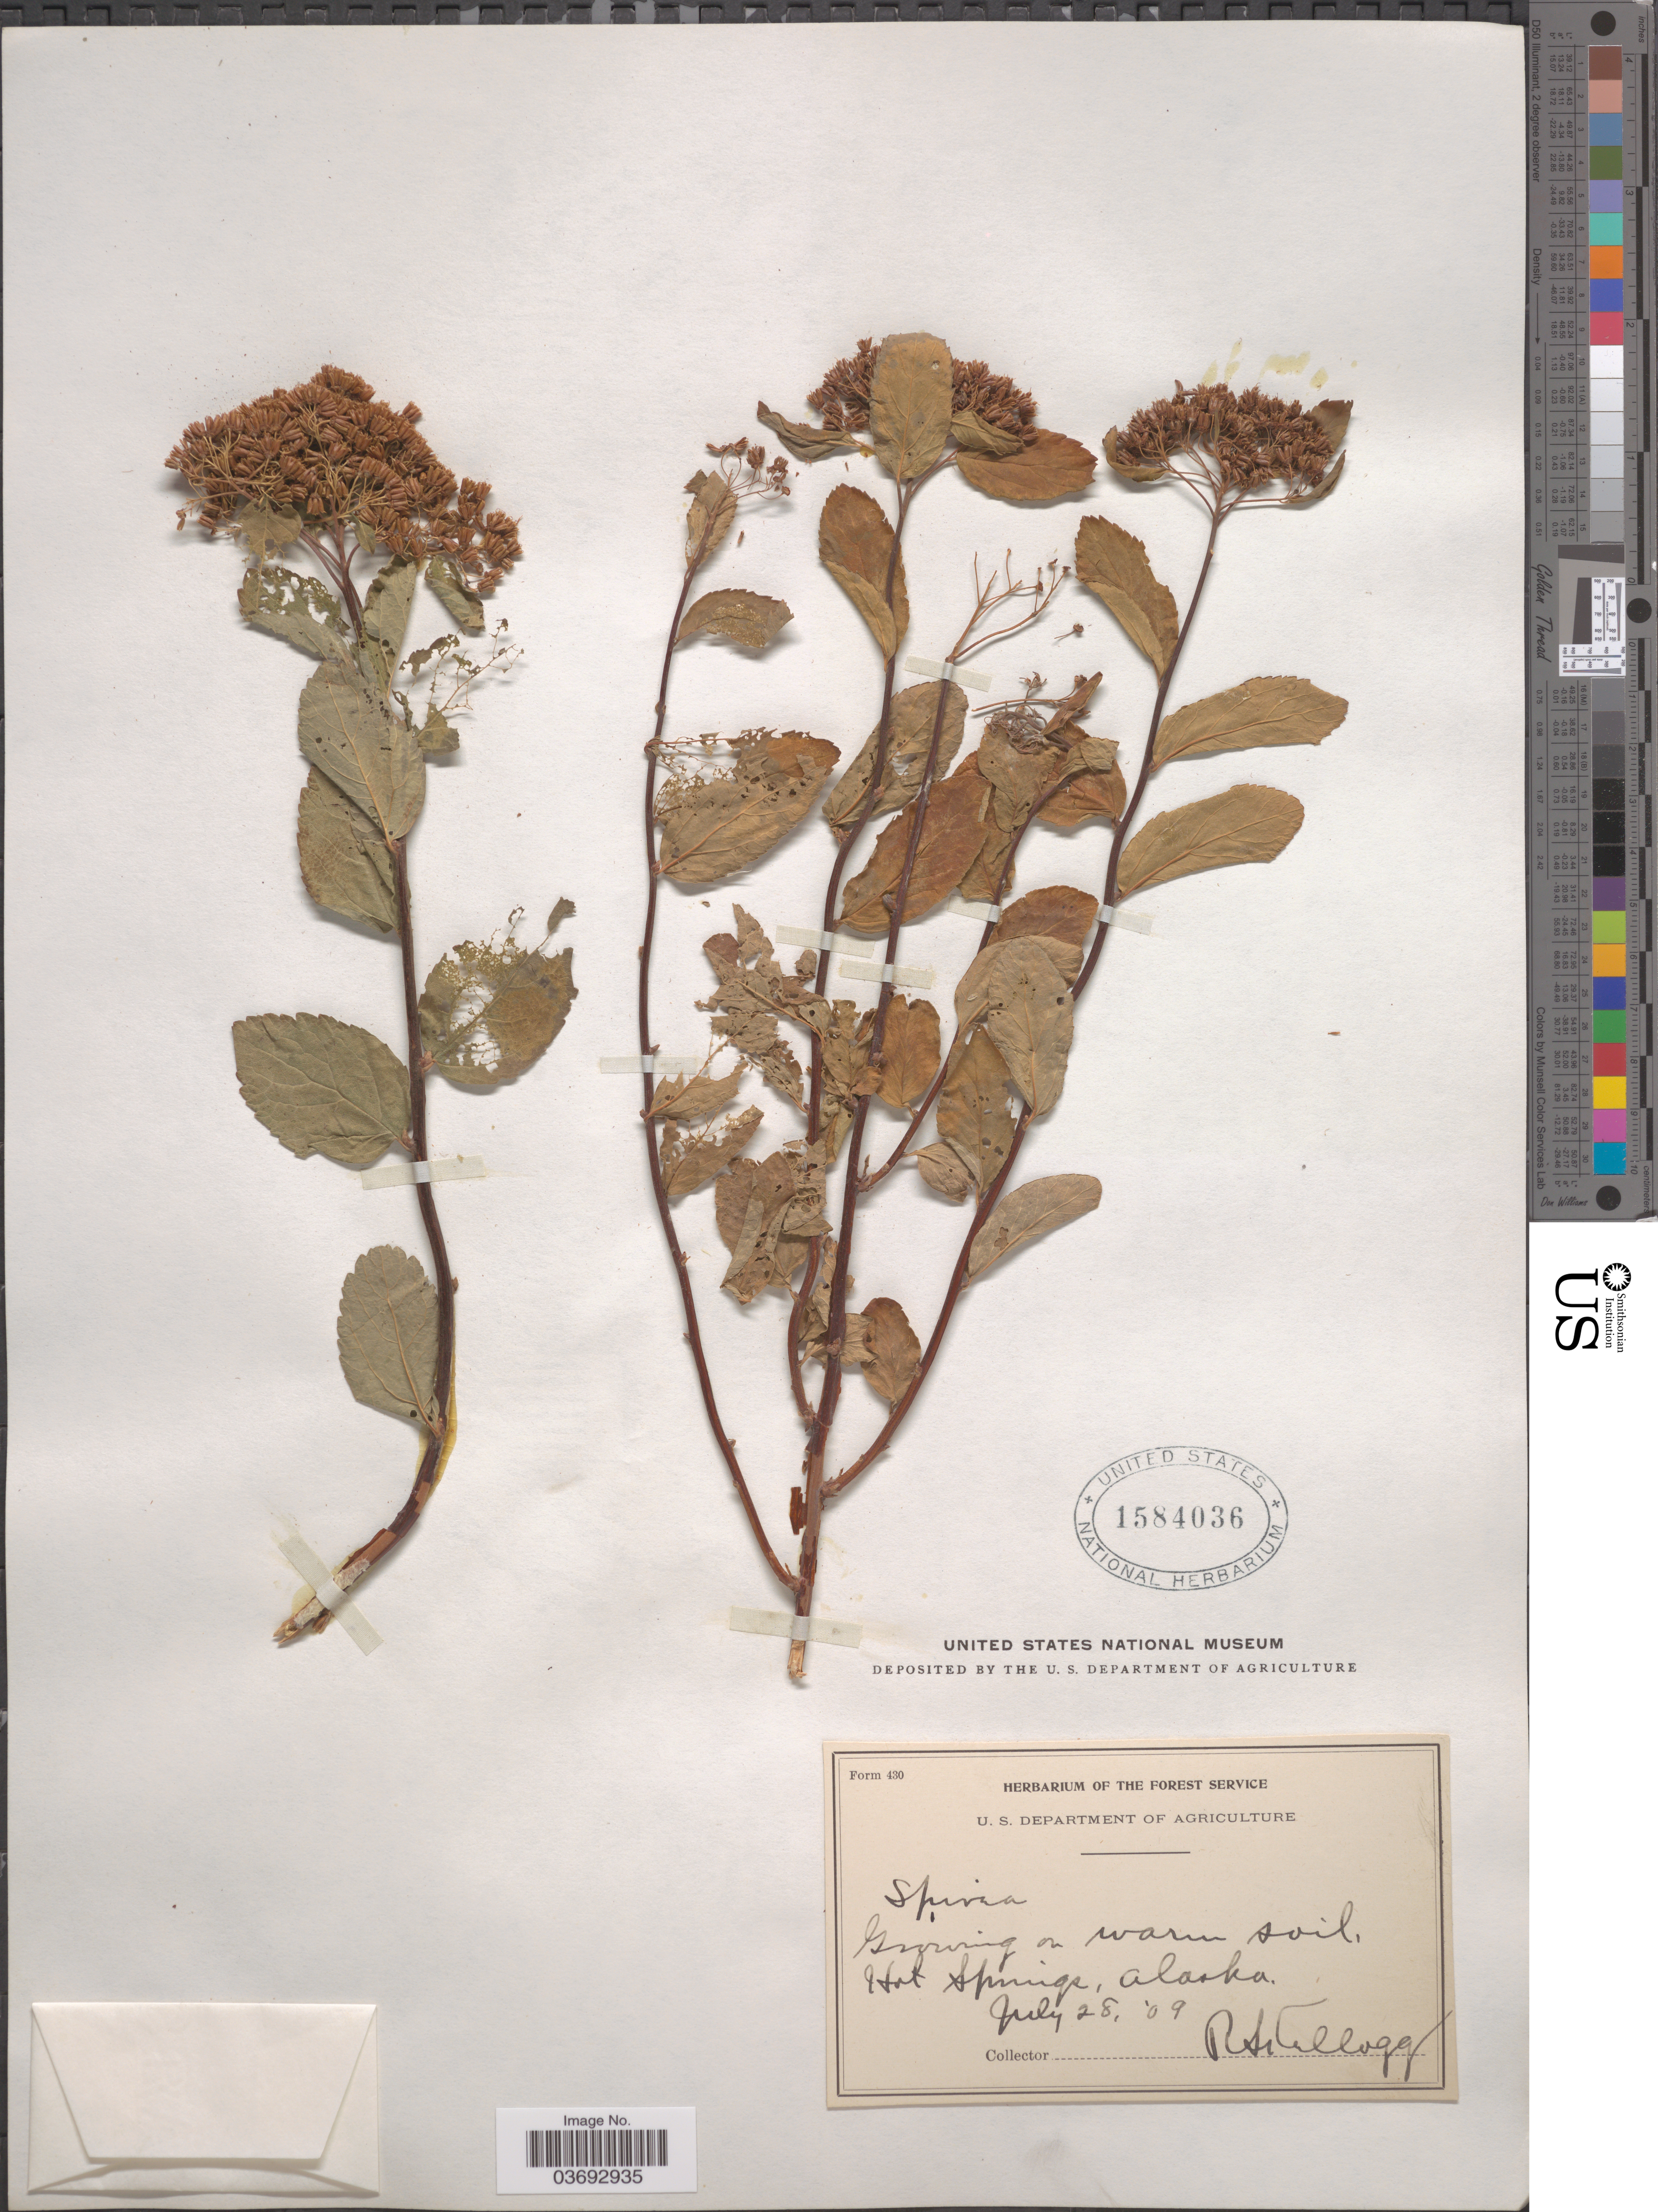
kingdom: Plantae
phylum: Tracheophyta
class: Magnoliopsida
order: Rosales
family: Rosaceae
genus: Spiraea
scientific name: Spiraea stevenii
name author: (C.K. Schneid.) Rydb.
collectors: R. Kellogg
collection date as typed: Transcribed d/m/y: 28/7/9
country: United States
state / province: Alaska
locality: Hot Springs.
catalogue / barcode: US 1584036